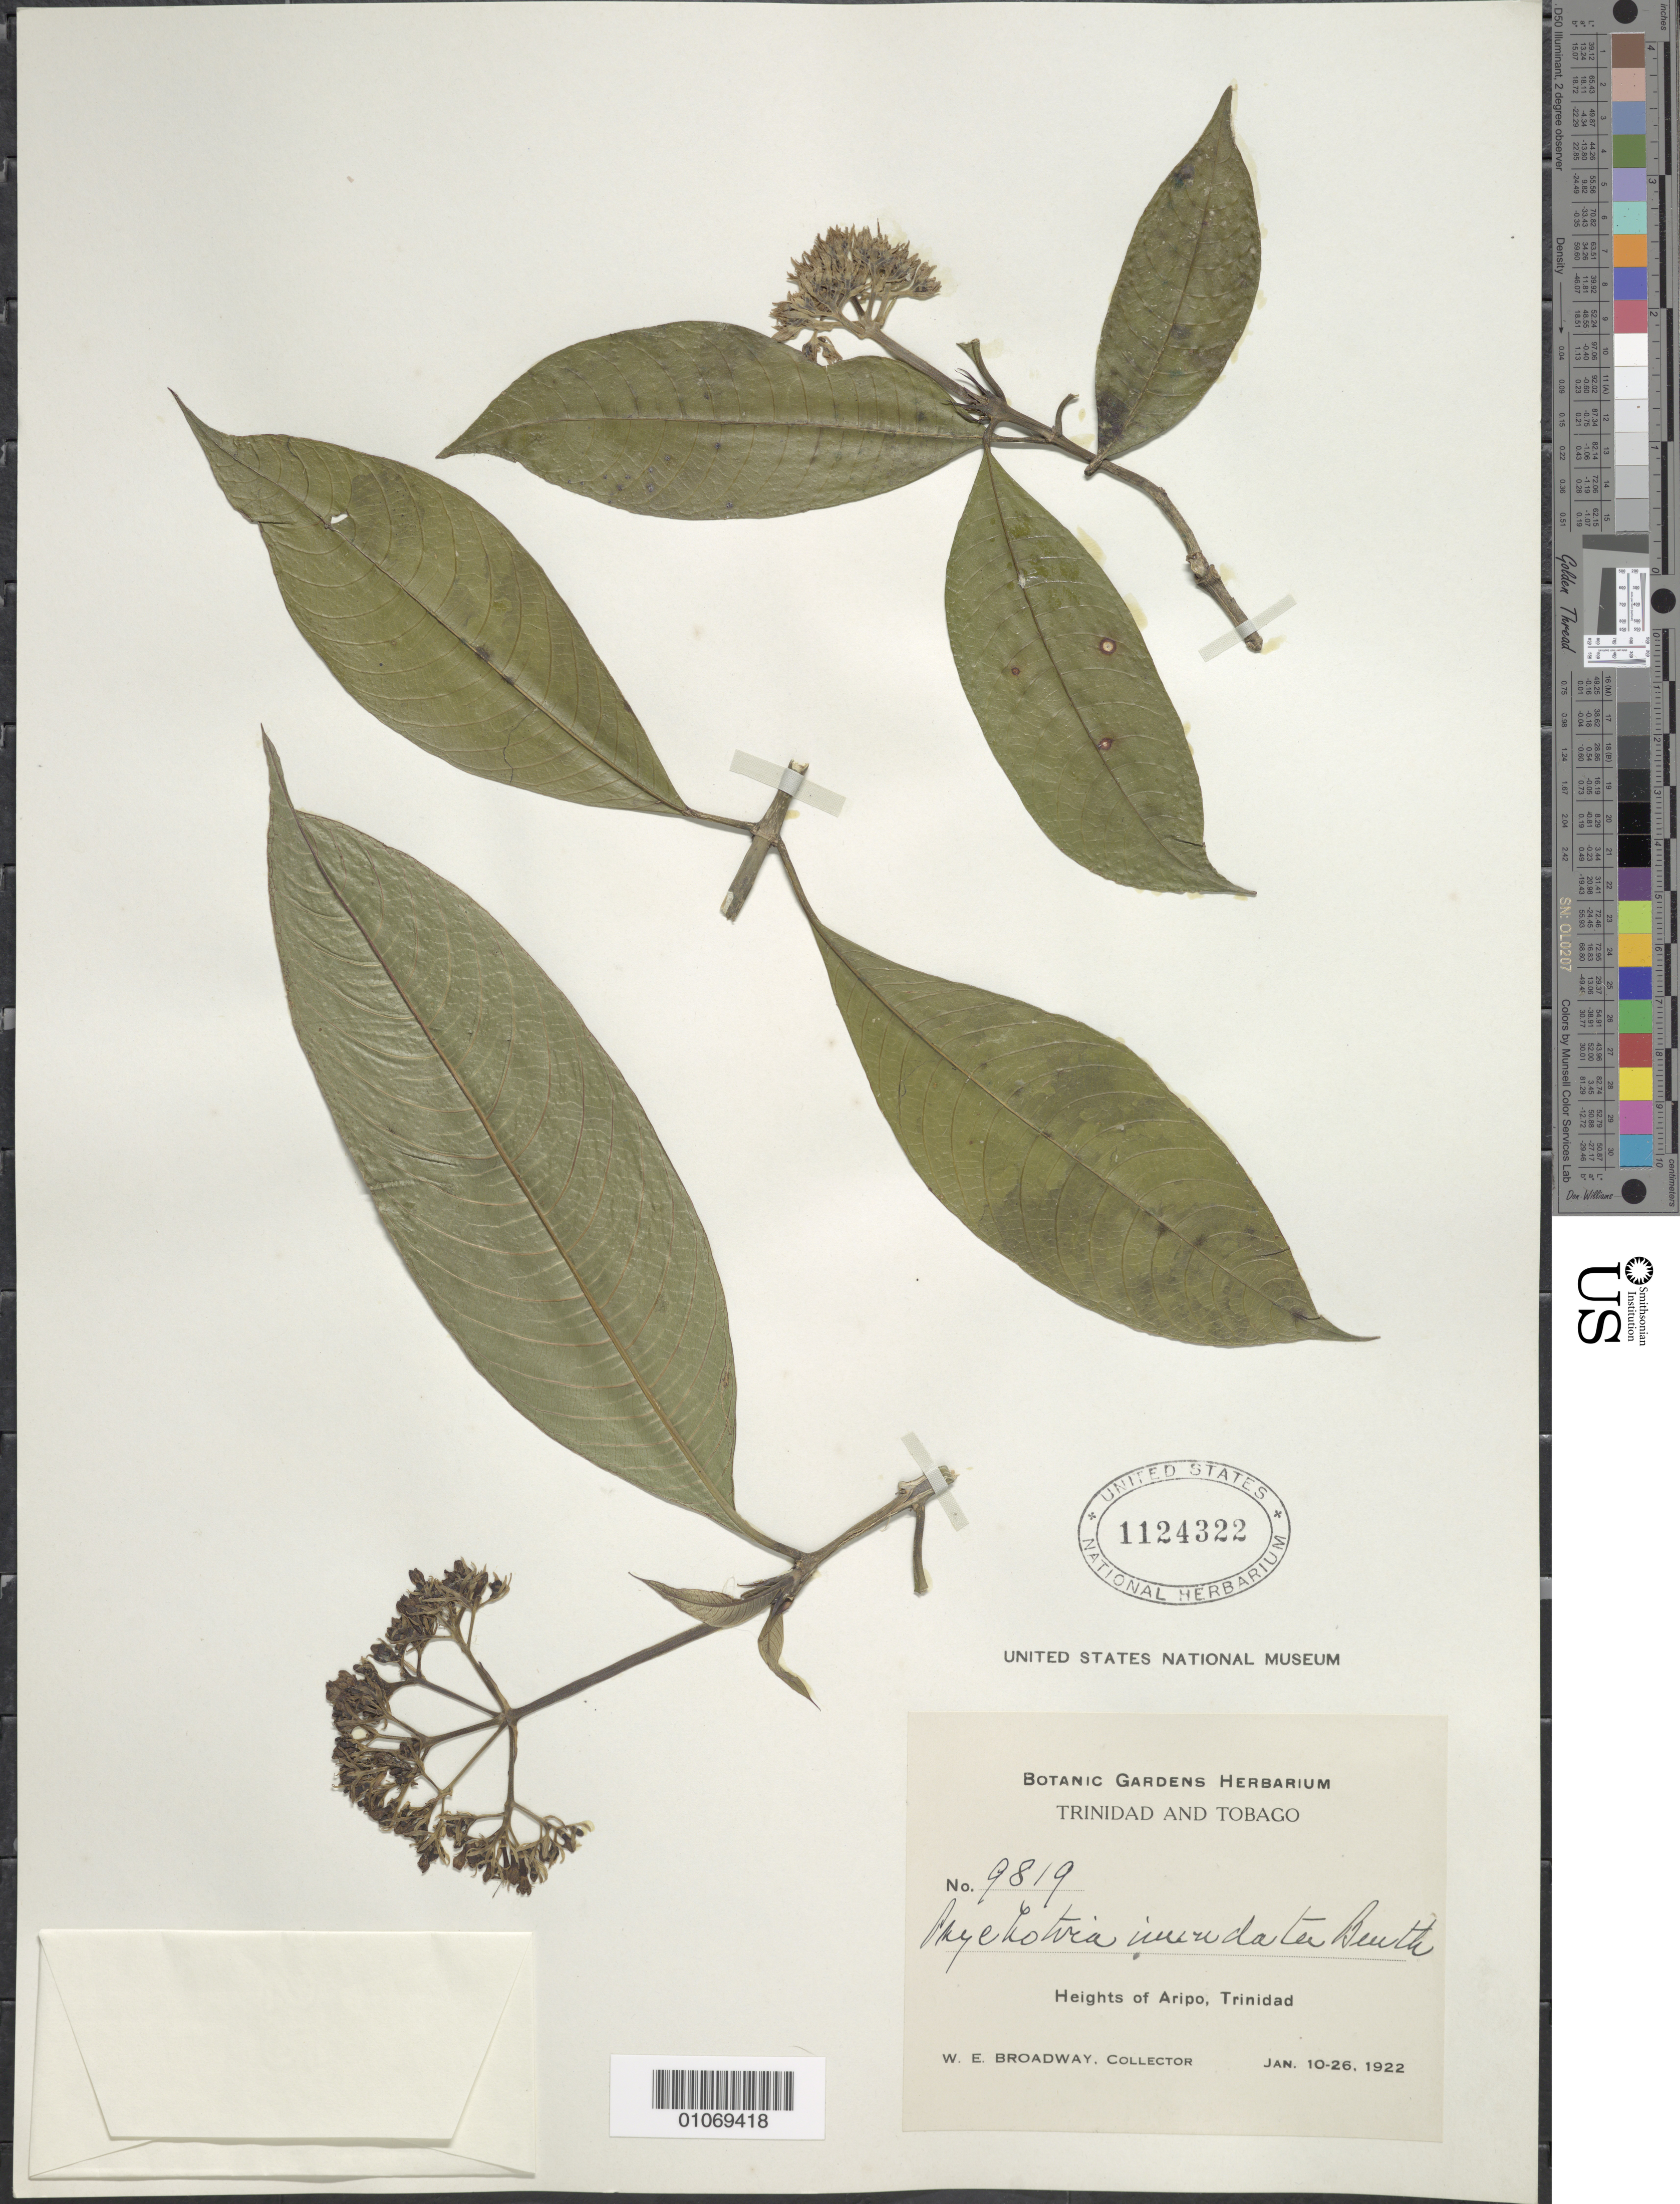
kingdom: Plantae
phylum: Tracheophyta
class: Magnoliopsida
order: Gentianales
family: Rubiaceae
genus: Psychotria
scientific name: Psychotria capitata subsp. amplifolia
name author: (Raeusch.) Steyerm.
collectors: W. E. Broadway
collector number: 9819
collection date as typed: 10 Jan 1922 to 26 Jan 1922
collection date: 1922-01-10/1922-01-26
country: Trinidad and Tobago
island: Trinidad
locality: Heights of Aripo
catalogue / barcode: US 1124322